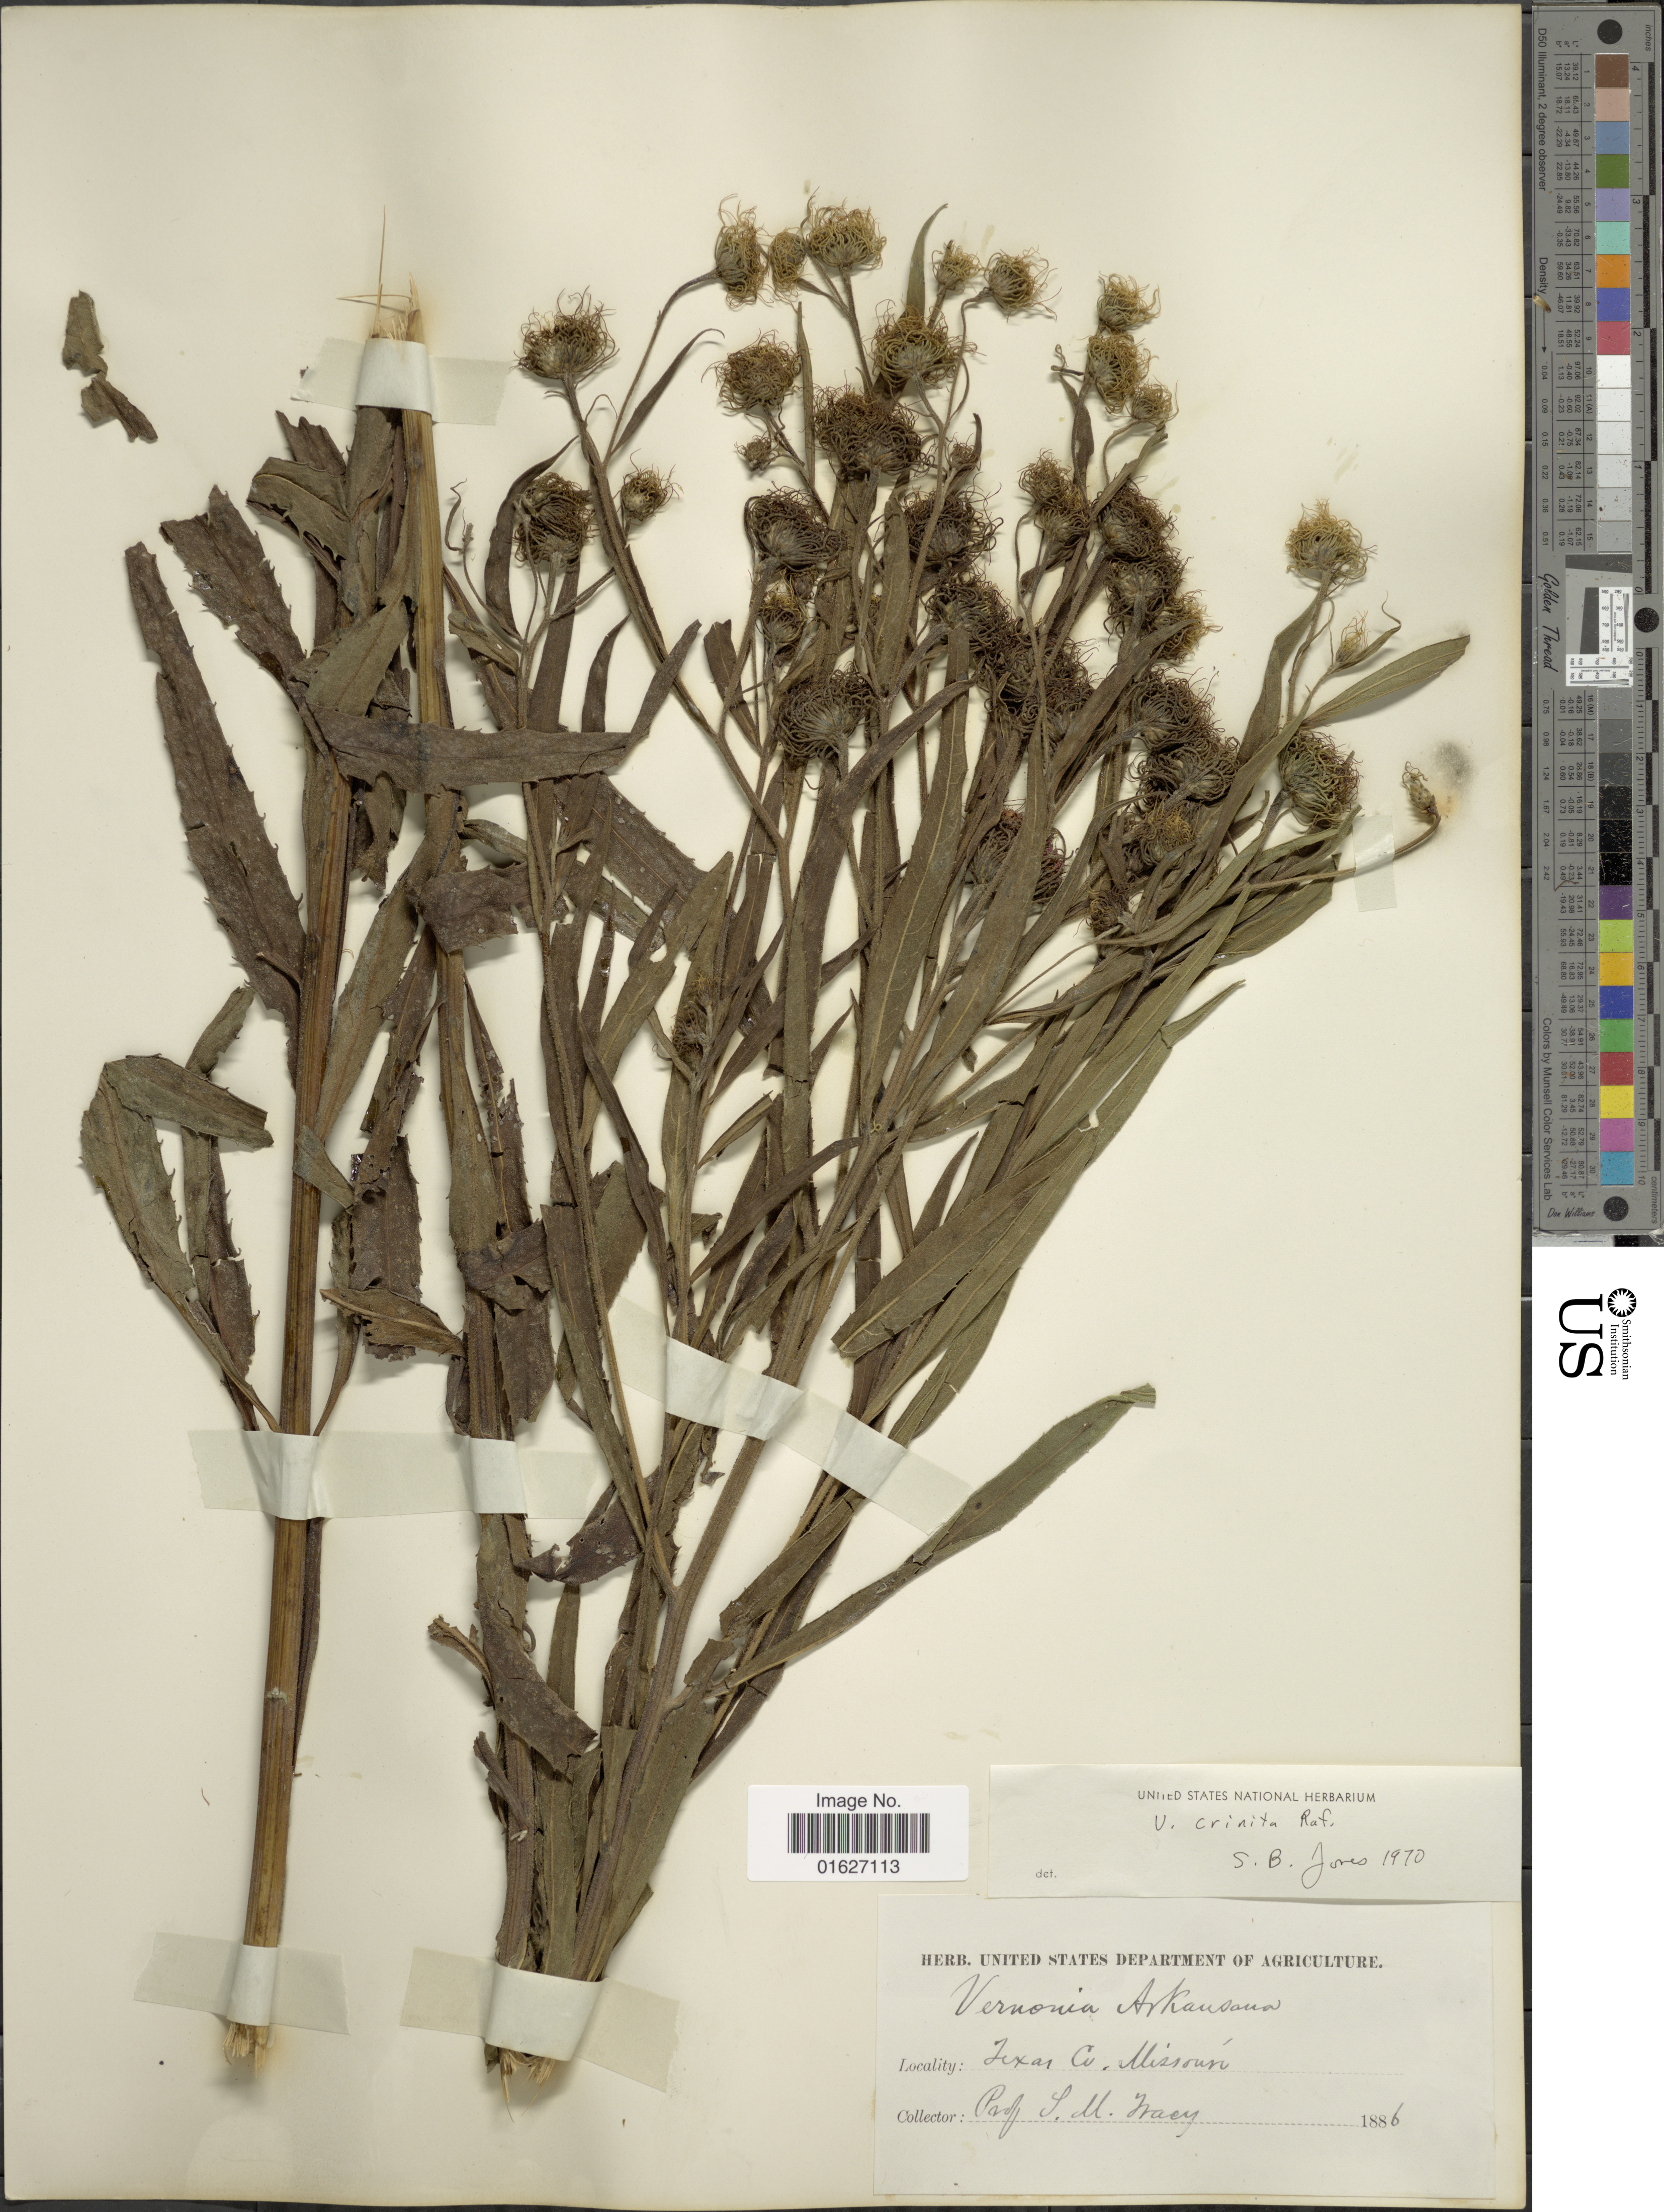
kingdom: Plantae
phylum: Tracheophyta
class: Magnoliopsida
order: Asterales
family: Asteraceae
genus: Vernonia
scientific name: Vernonia crinita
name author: Raf.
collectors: S. M. Tracy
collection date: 1886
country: United States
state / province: Missouri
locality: Texas Co.